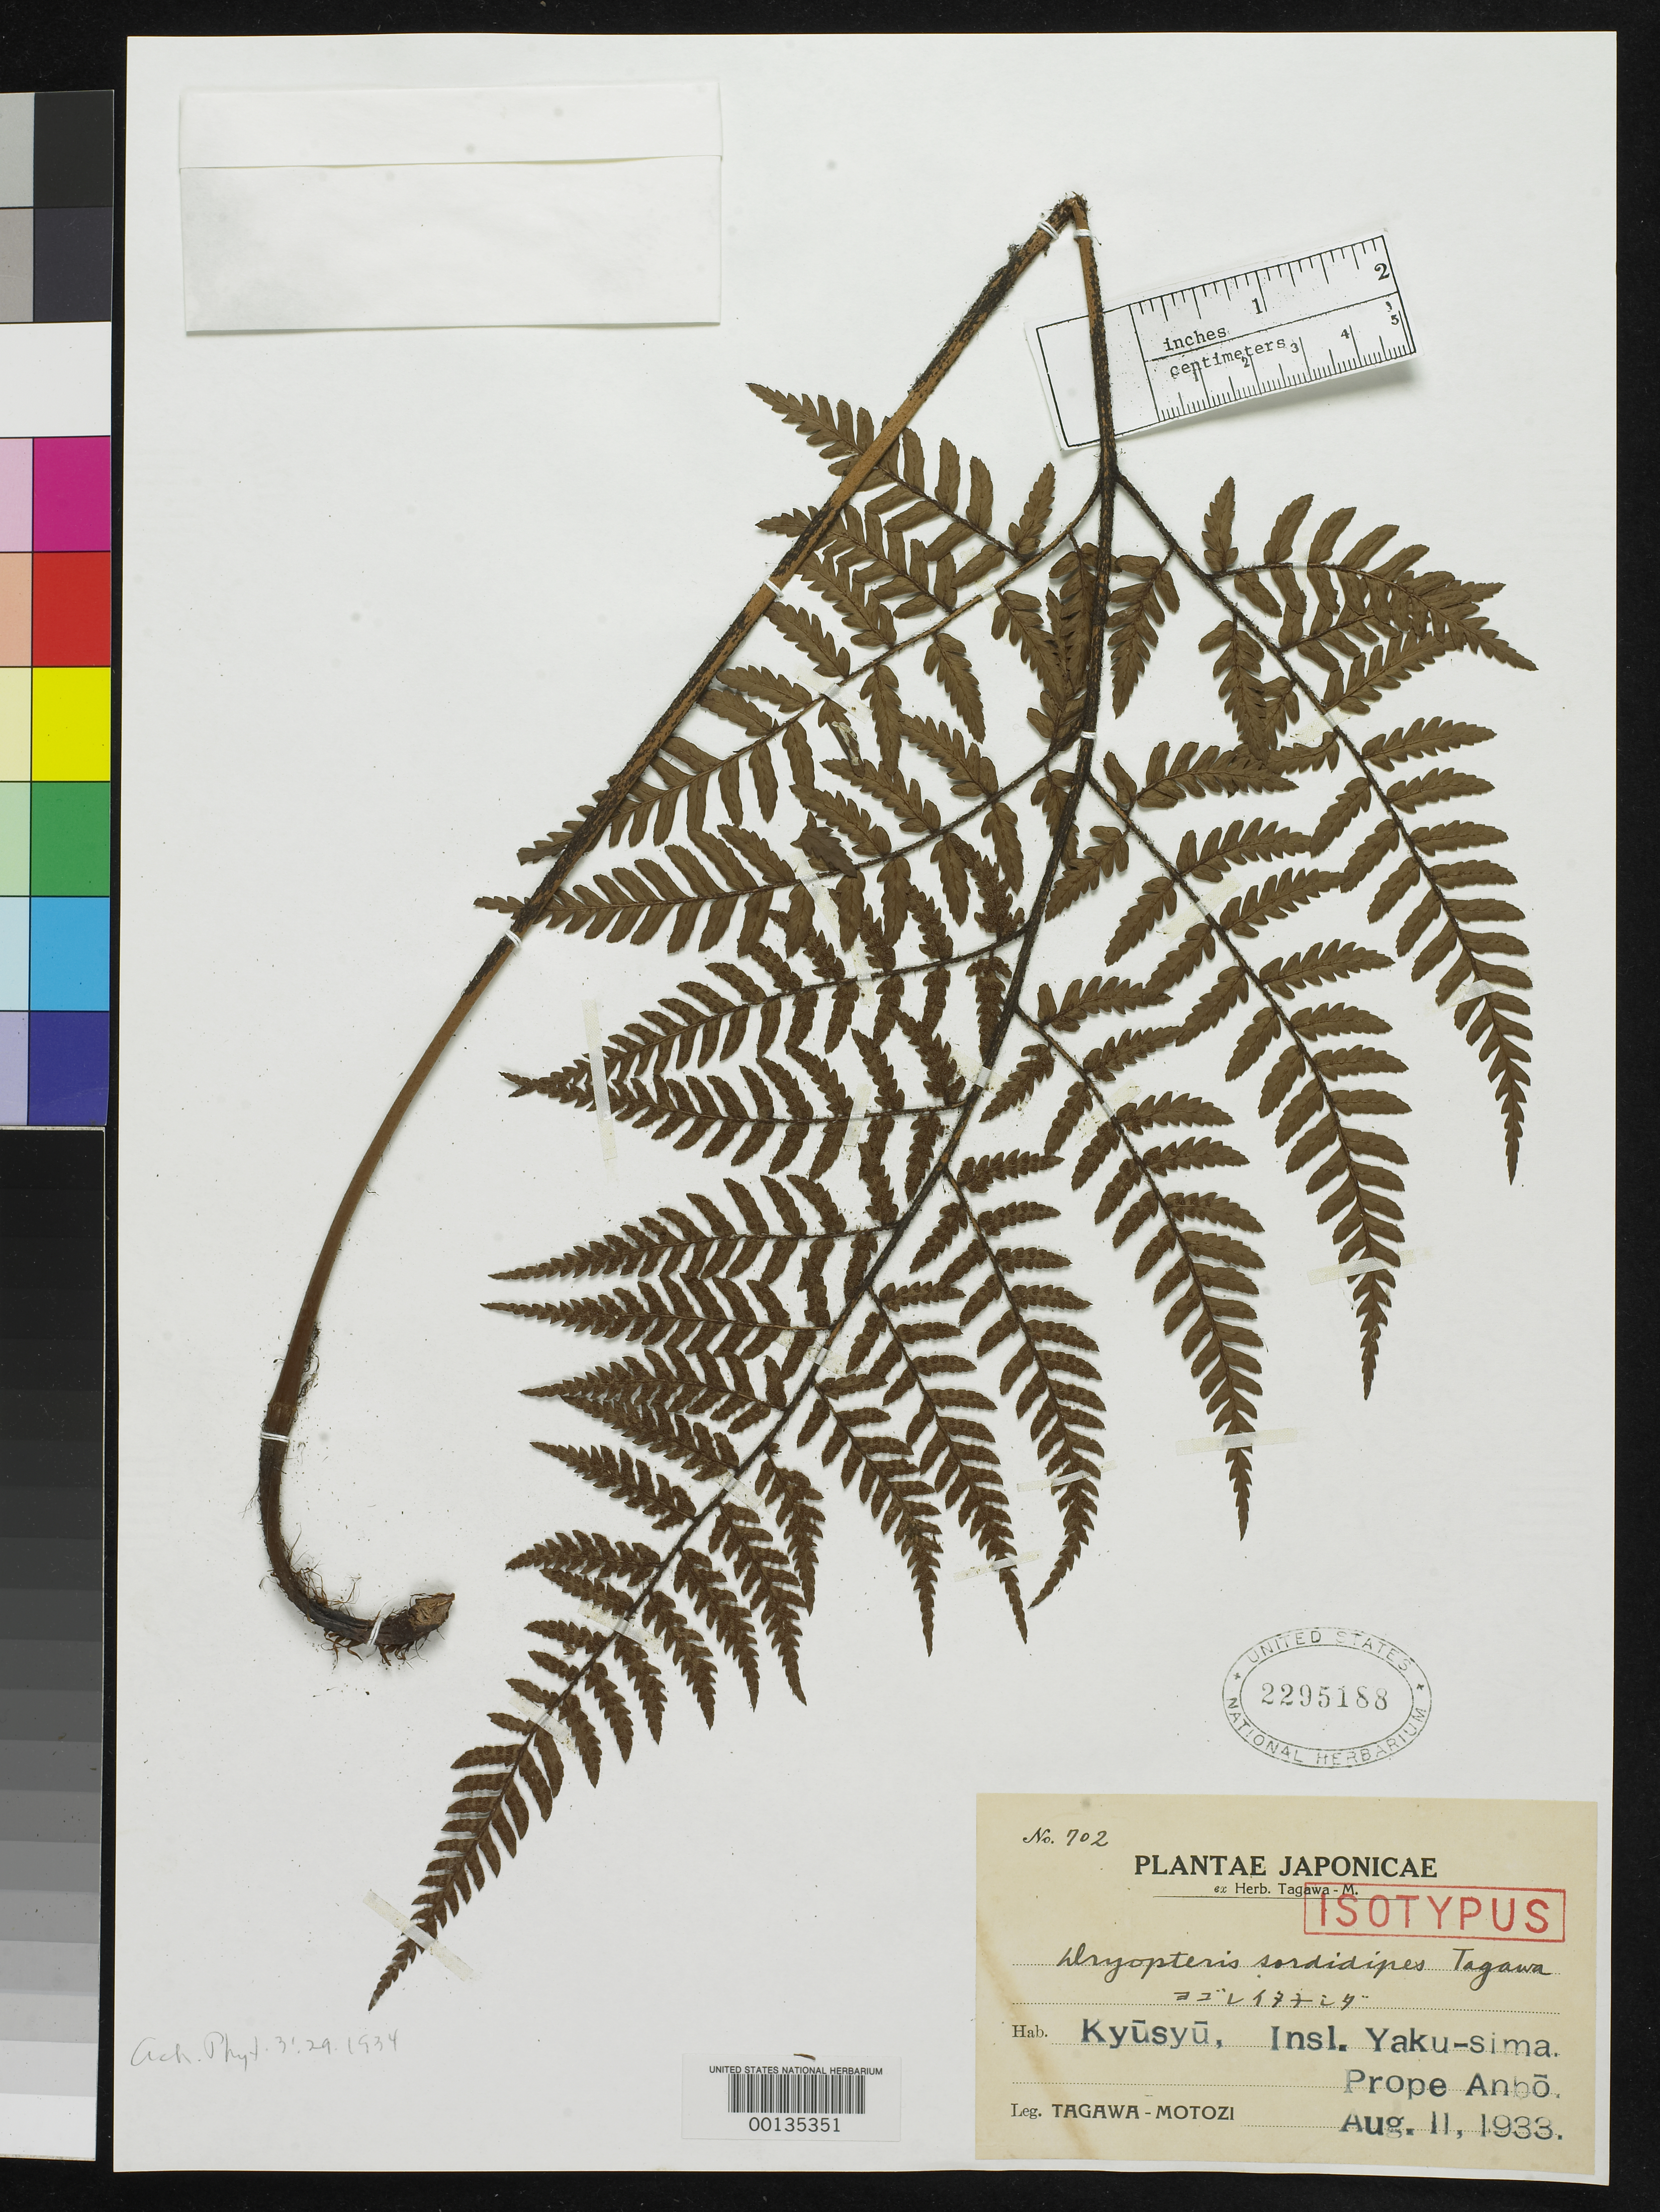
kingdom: Plantae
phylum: Tracheophyta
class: Polypodiopsida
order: Polypodiales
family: Dryopteridaceae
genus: Dryopteris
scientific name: Dryopteris sordidipes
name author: Tagawa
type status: Isotype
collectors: M. Tagawa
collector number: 702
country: Japan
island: Honshu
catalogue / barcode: US 2295188